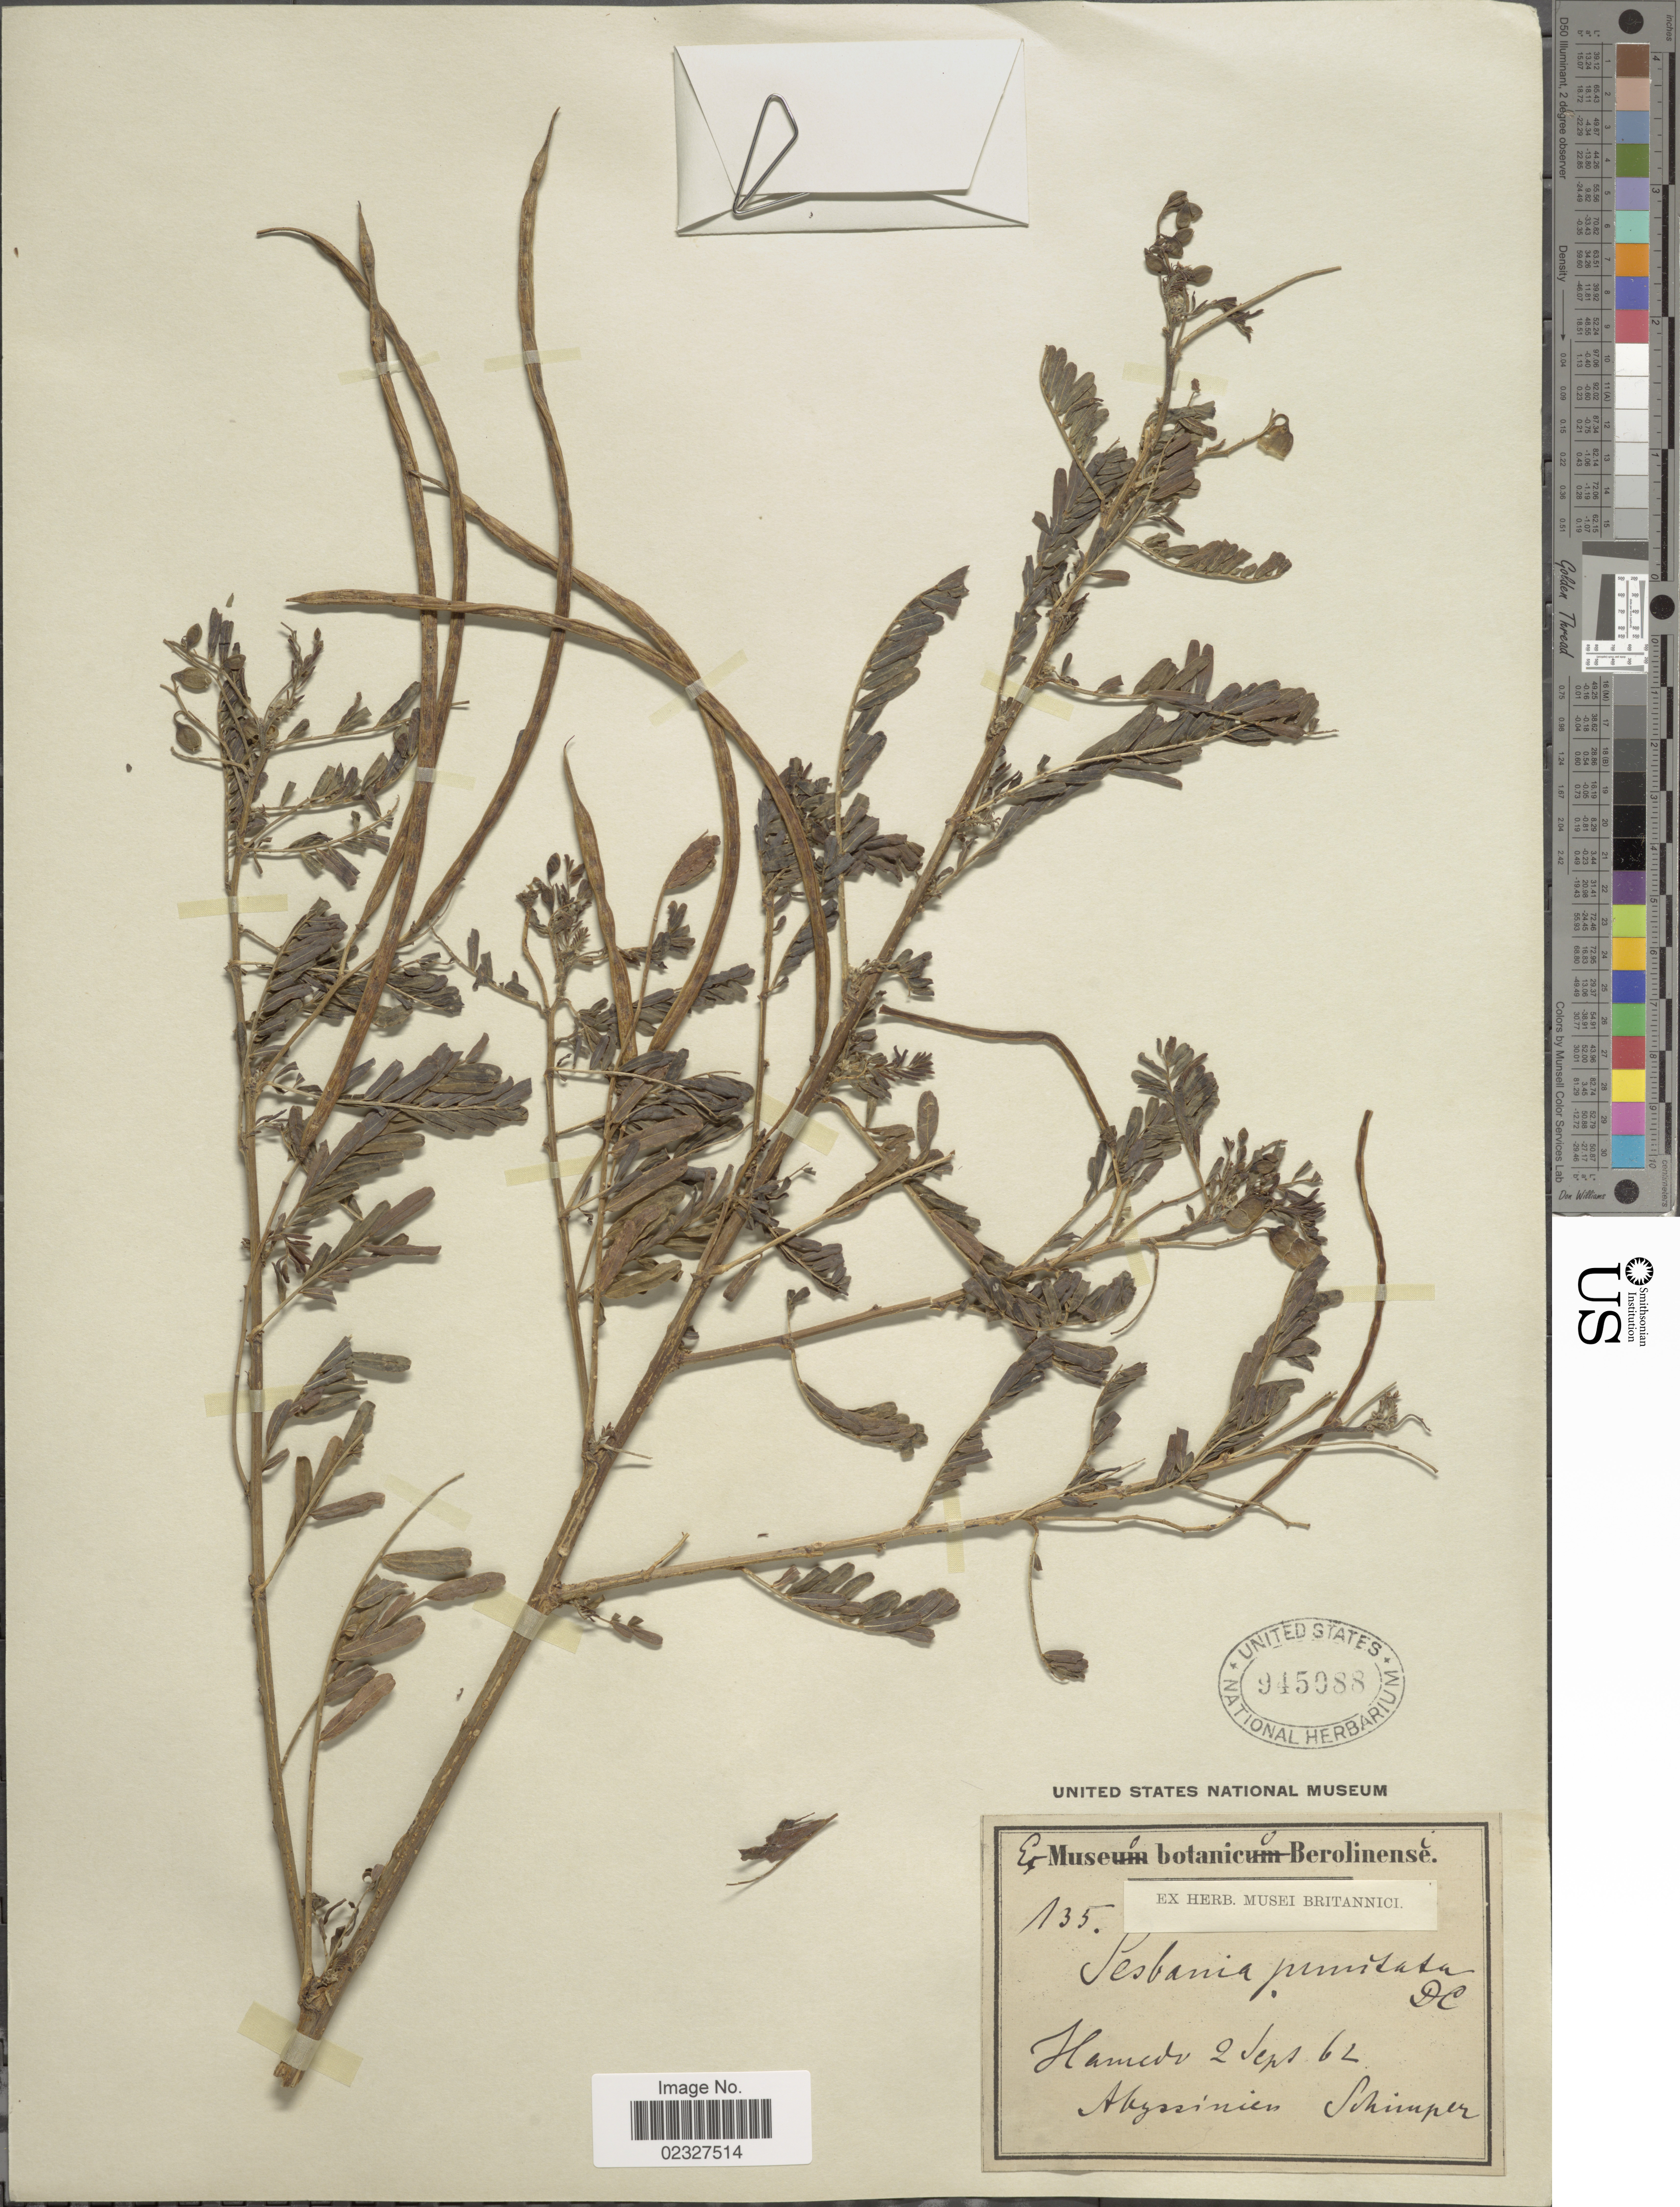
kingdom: Plantae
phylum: Tracheophyta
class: Magnoliopsida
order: Fabales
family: Fabaceae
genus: Sesbania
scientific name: Sesbania punctata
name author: DC.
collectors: -. Schimper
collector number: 135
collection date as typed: Transcribed d/m/y: 2/9/62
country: Eritrea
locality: Abyssinien, Hamedo [interpreted]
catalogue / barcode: US 945088